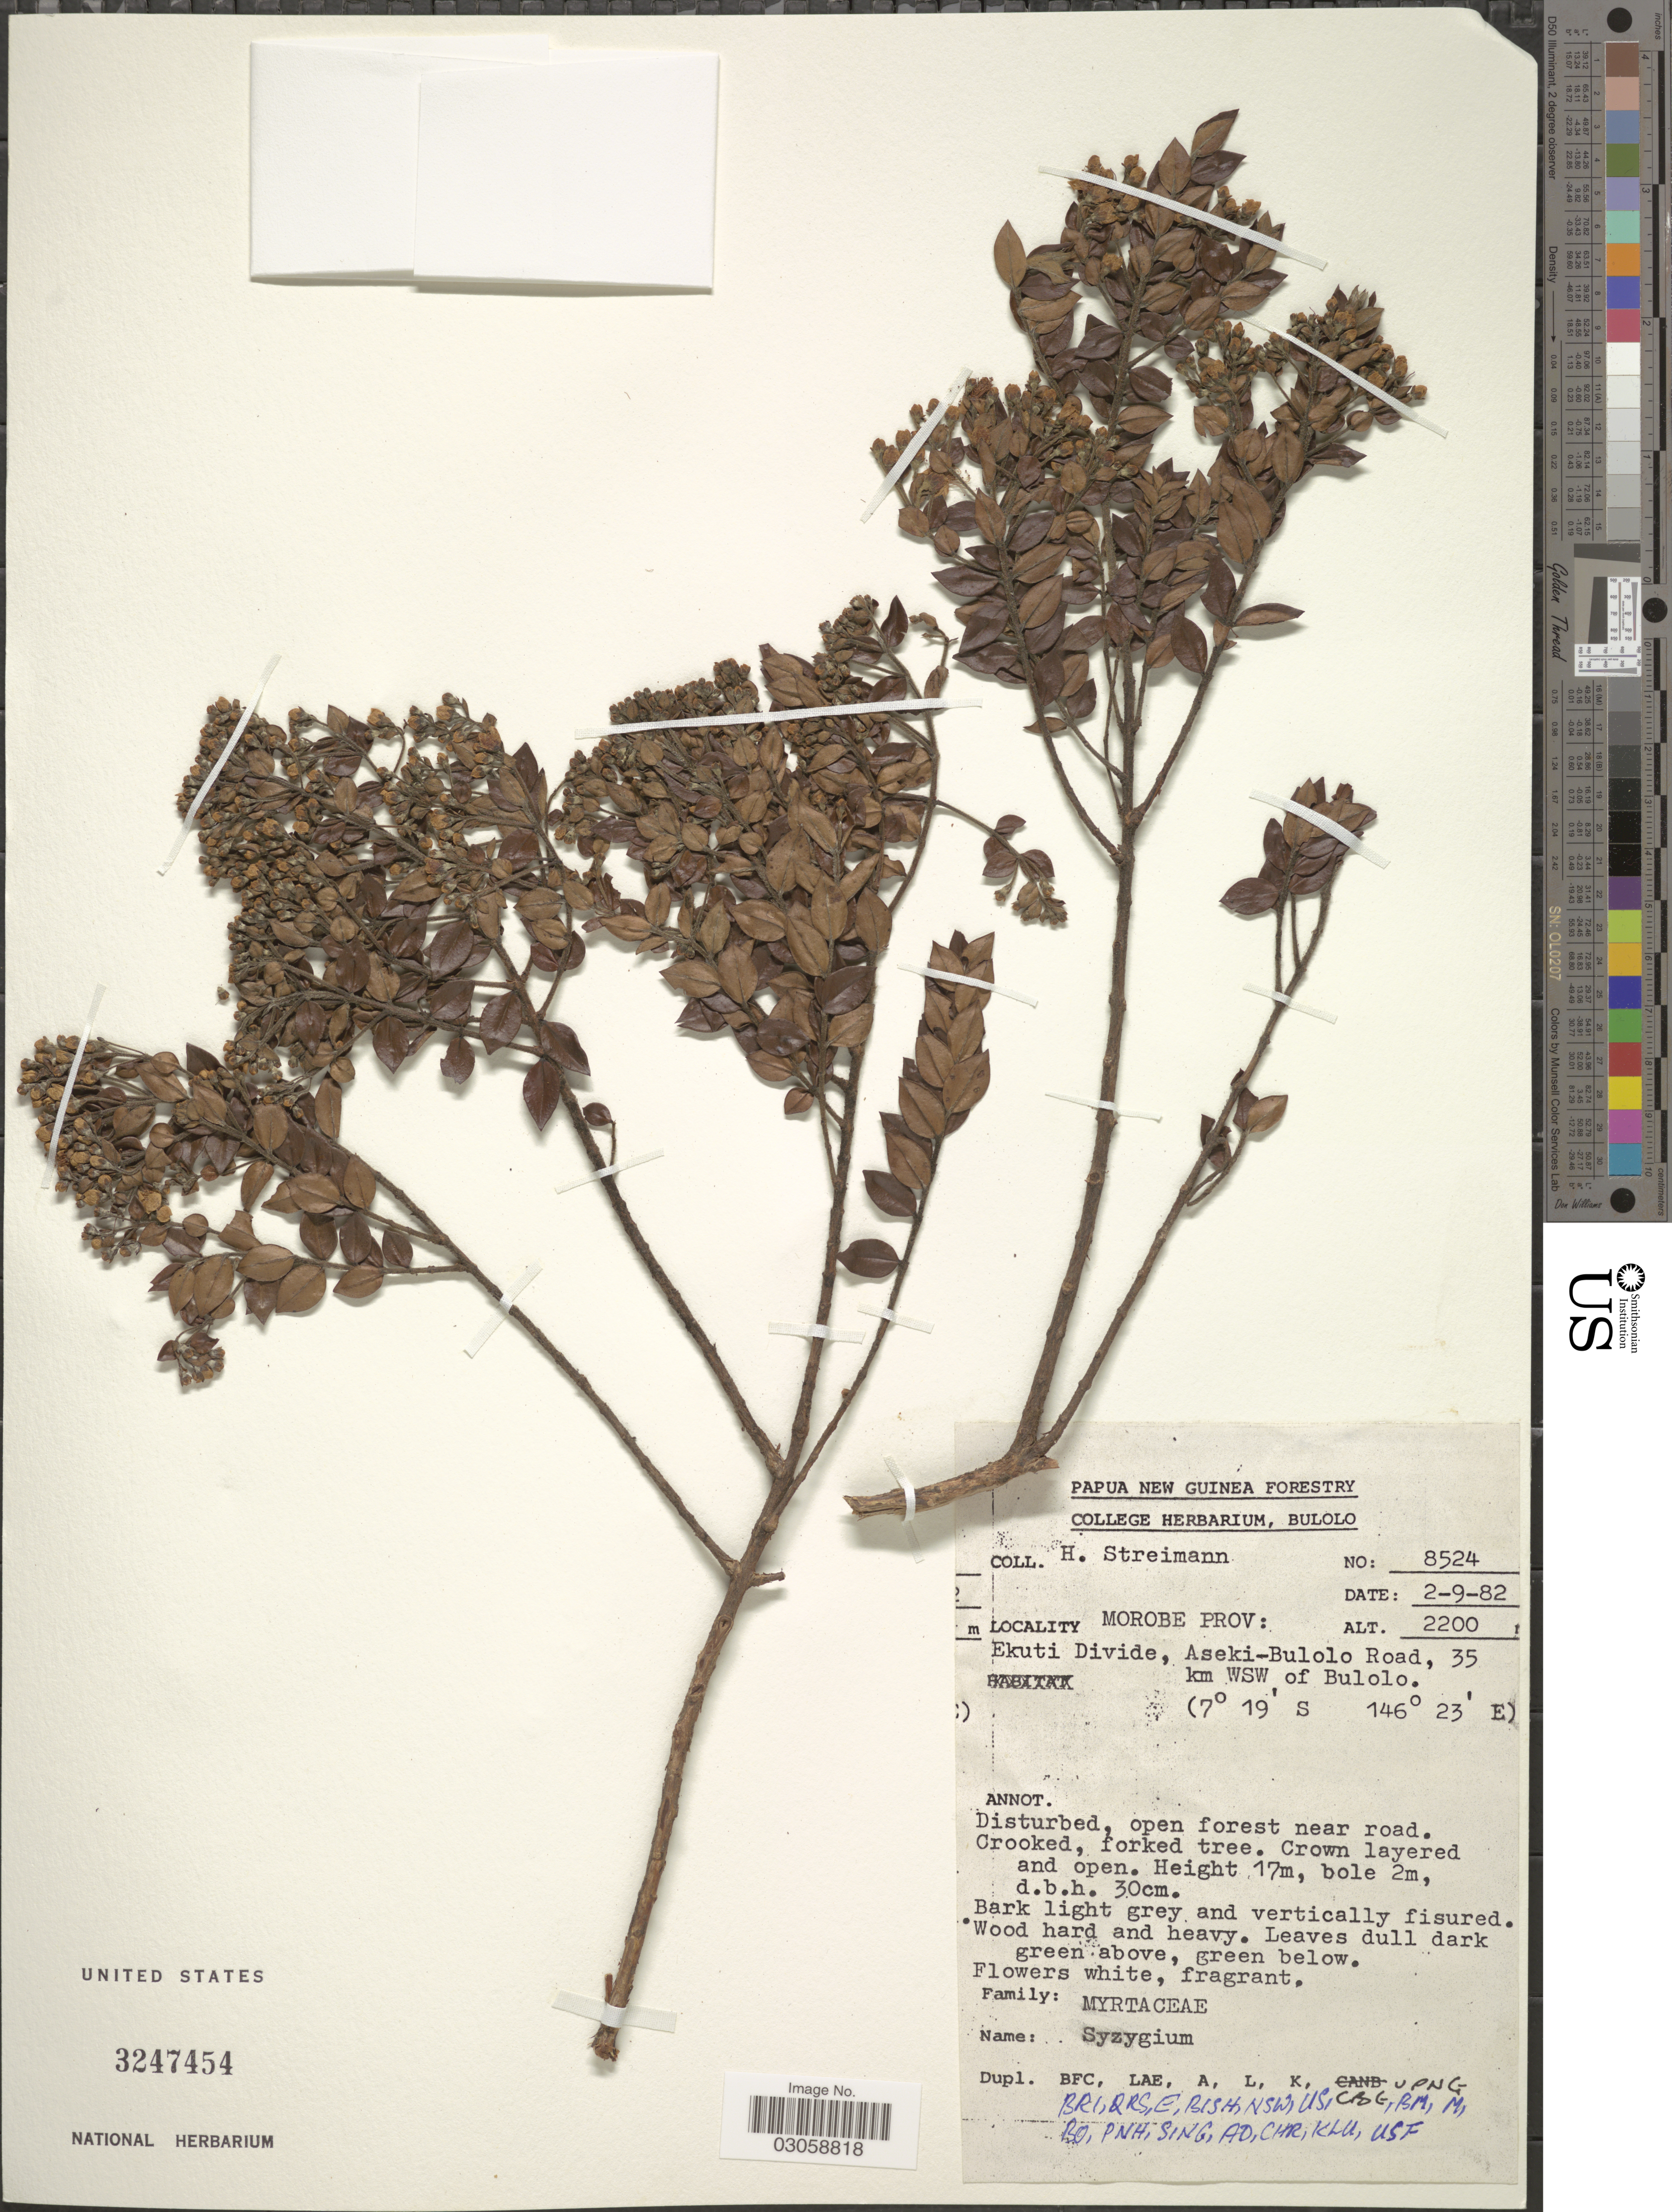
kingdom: Plantae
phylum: Tracheophyta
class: Magnoliopsida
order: Myrtales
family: Myrtaceae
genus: Syzygium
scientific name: Syzygium sp.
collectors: H. Streimann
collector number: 8524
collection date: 1982-09-02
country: Papua New Guinea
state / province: Morobe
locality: Morobe Prov: Ekuti Divide, Aseki-Bulolo Road, 35 km WSW of Bulolo.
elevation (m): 2200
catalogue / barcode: US 3247454